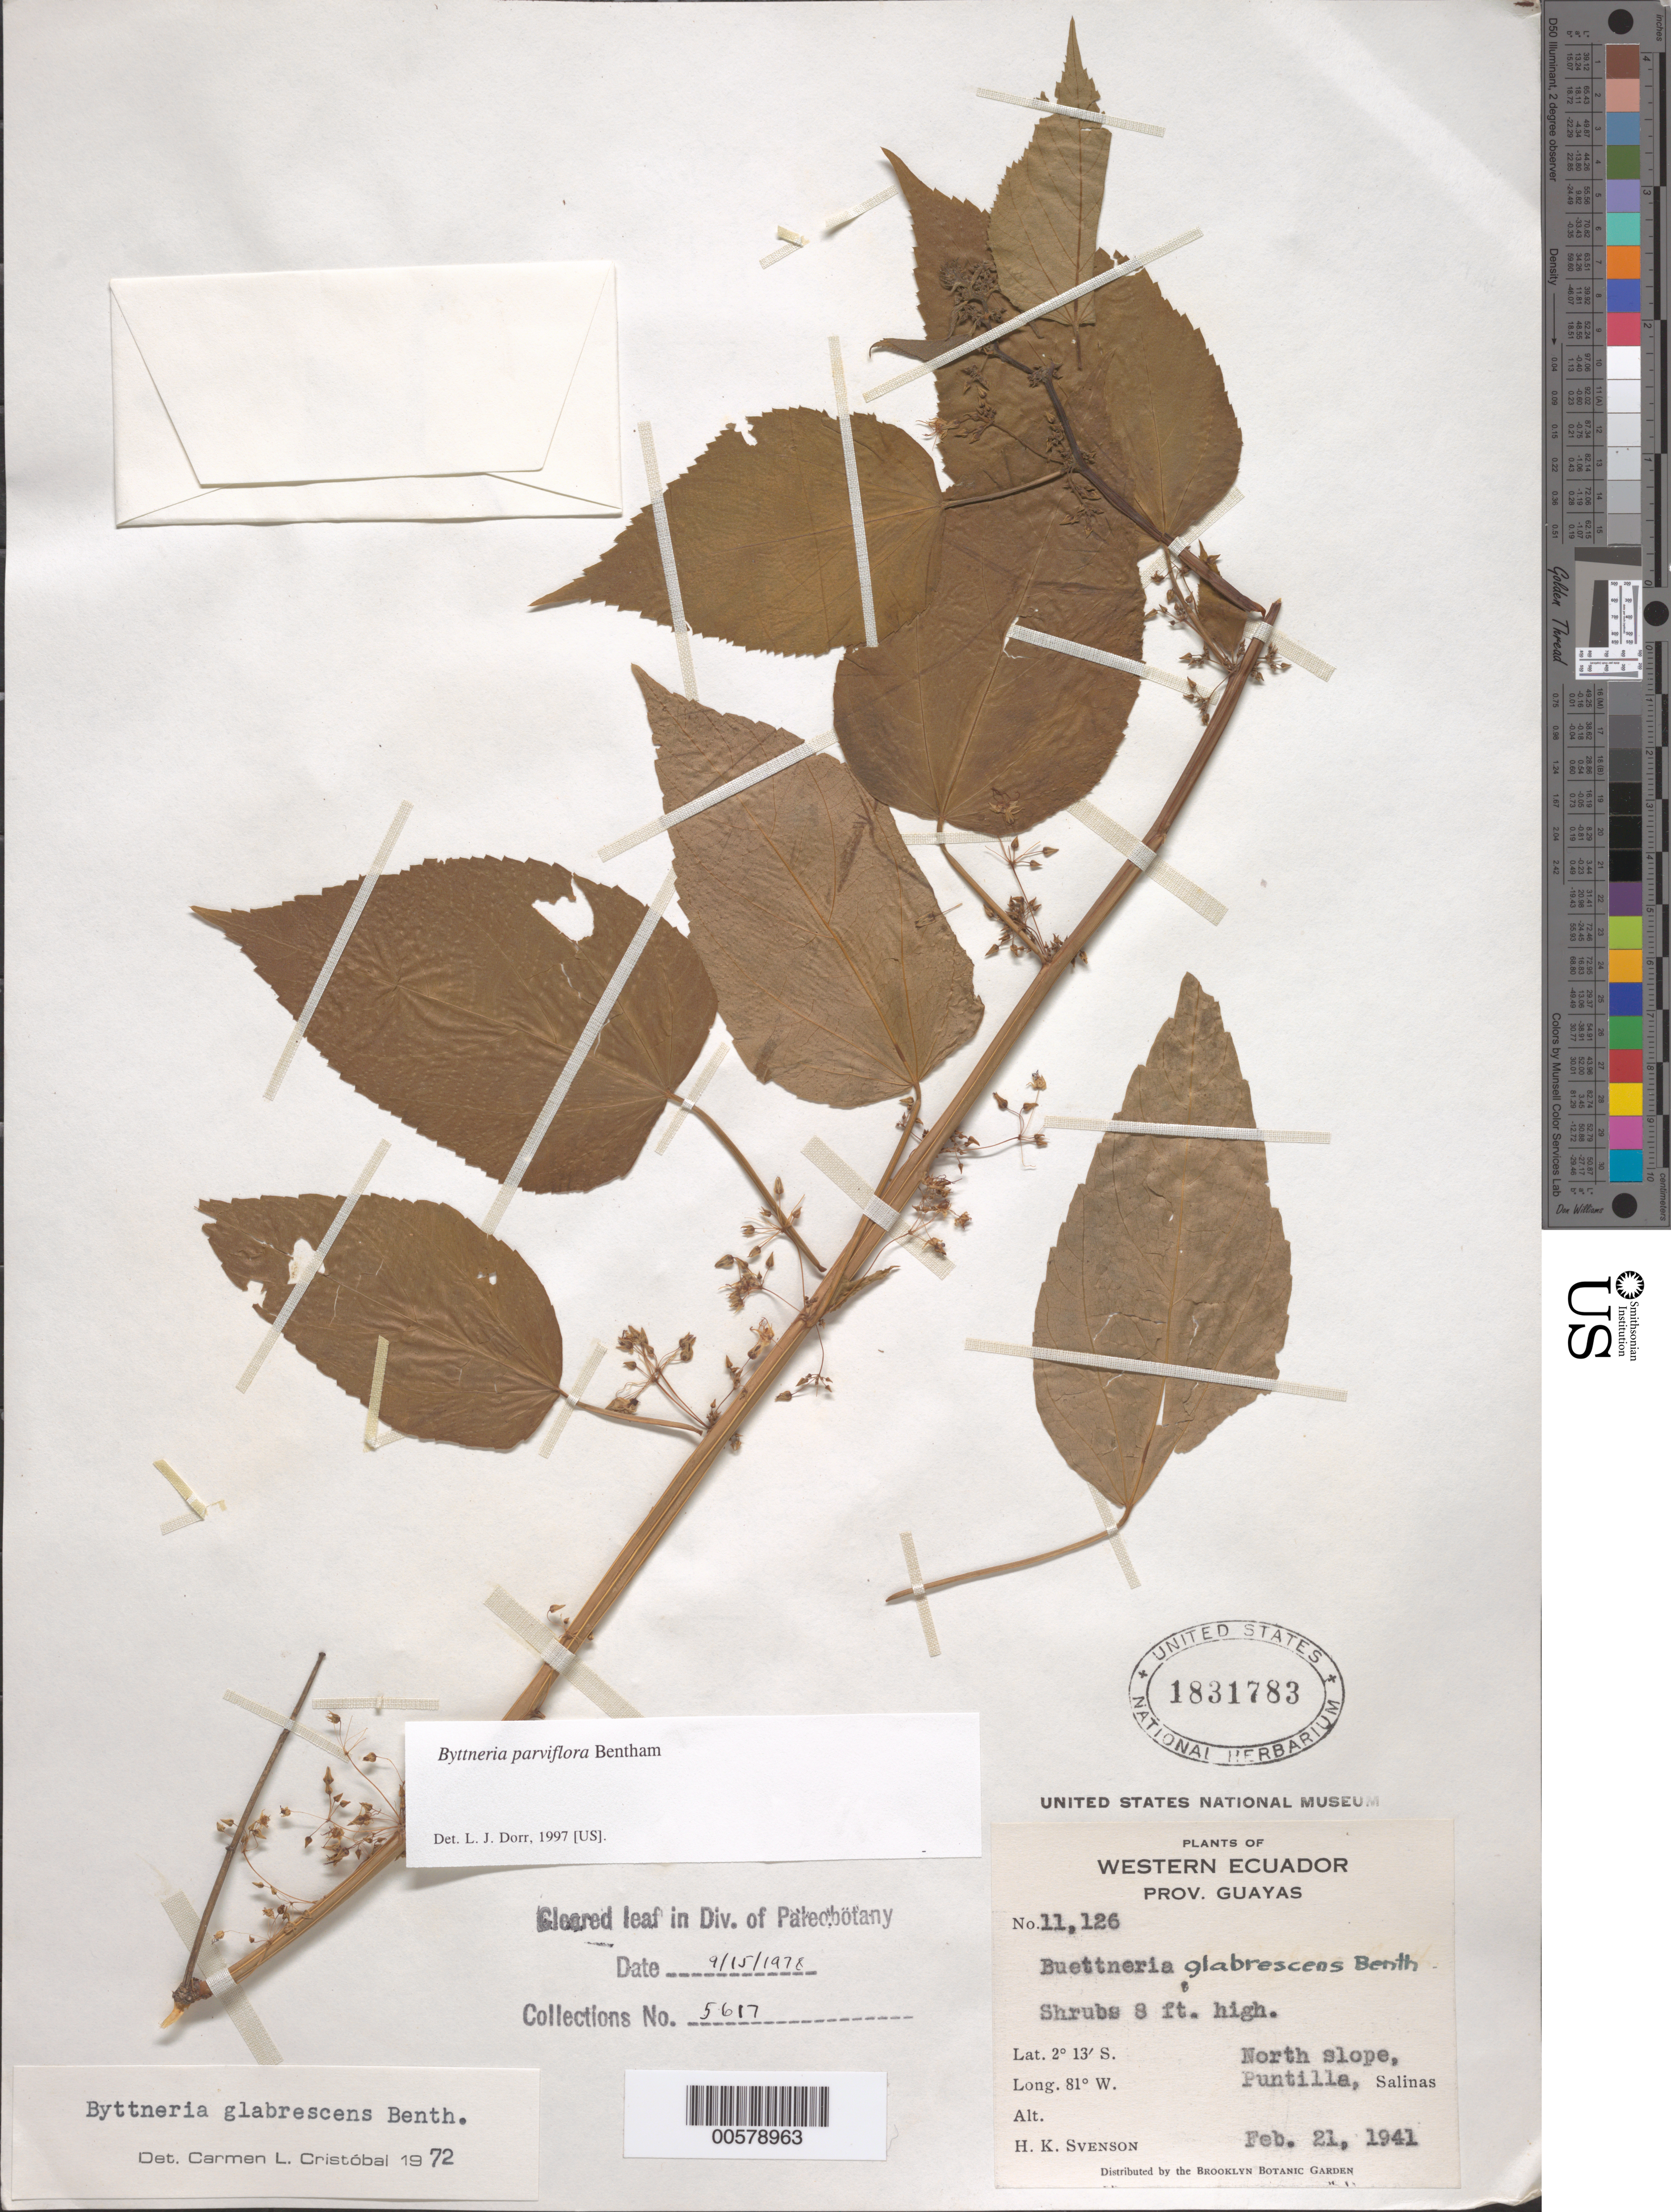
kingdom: Plantae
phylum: Tracheophyta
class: Magnoliopsida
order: Malvales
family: Malvaceae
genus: Byttneria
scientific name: Byttneria parviflora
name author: Benth.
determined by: Dorr, L. J., (BOT), Smithsonian Institution - National Museum of Natural History (UNITED STATES)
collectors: H. Svenson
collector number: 11126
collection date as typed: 21 Feb 1941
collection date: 1941-02-21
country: Ecuador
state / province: Guayas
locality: North slope, Puntilla, Salinas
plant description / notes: GH, NY, US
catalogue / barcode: US 1831783